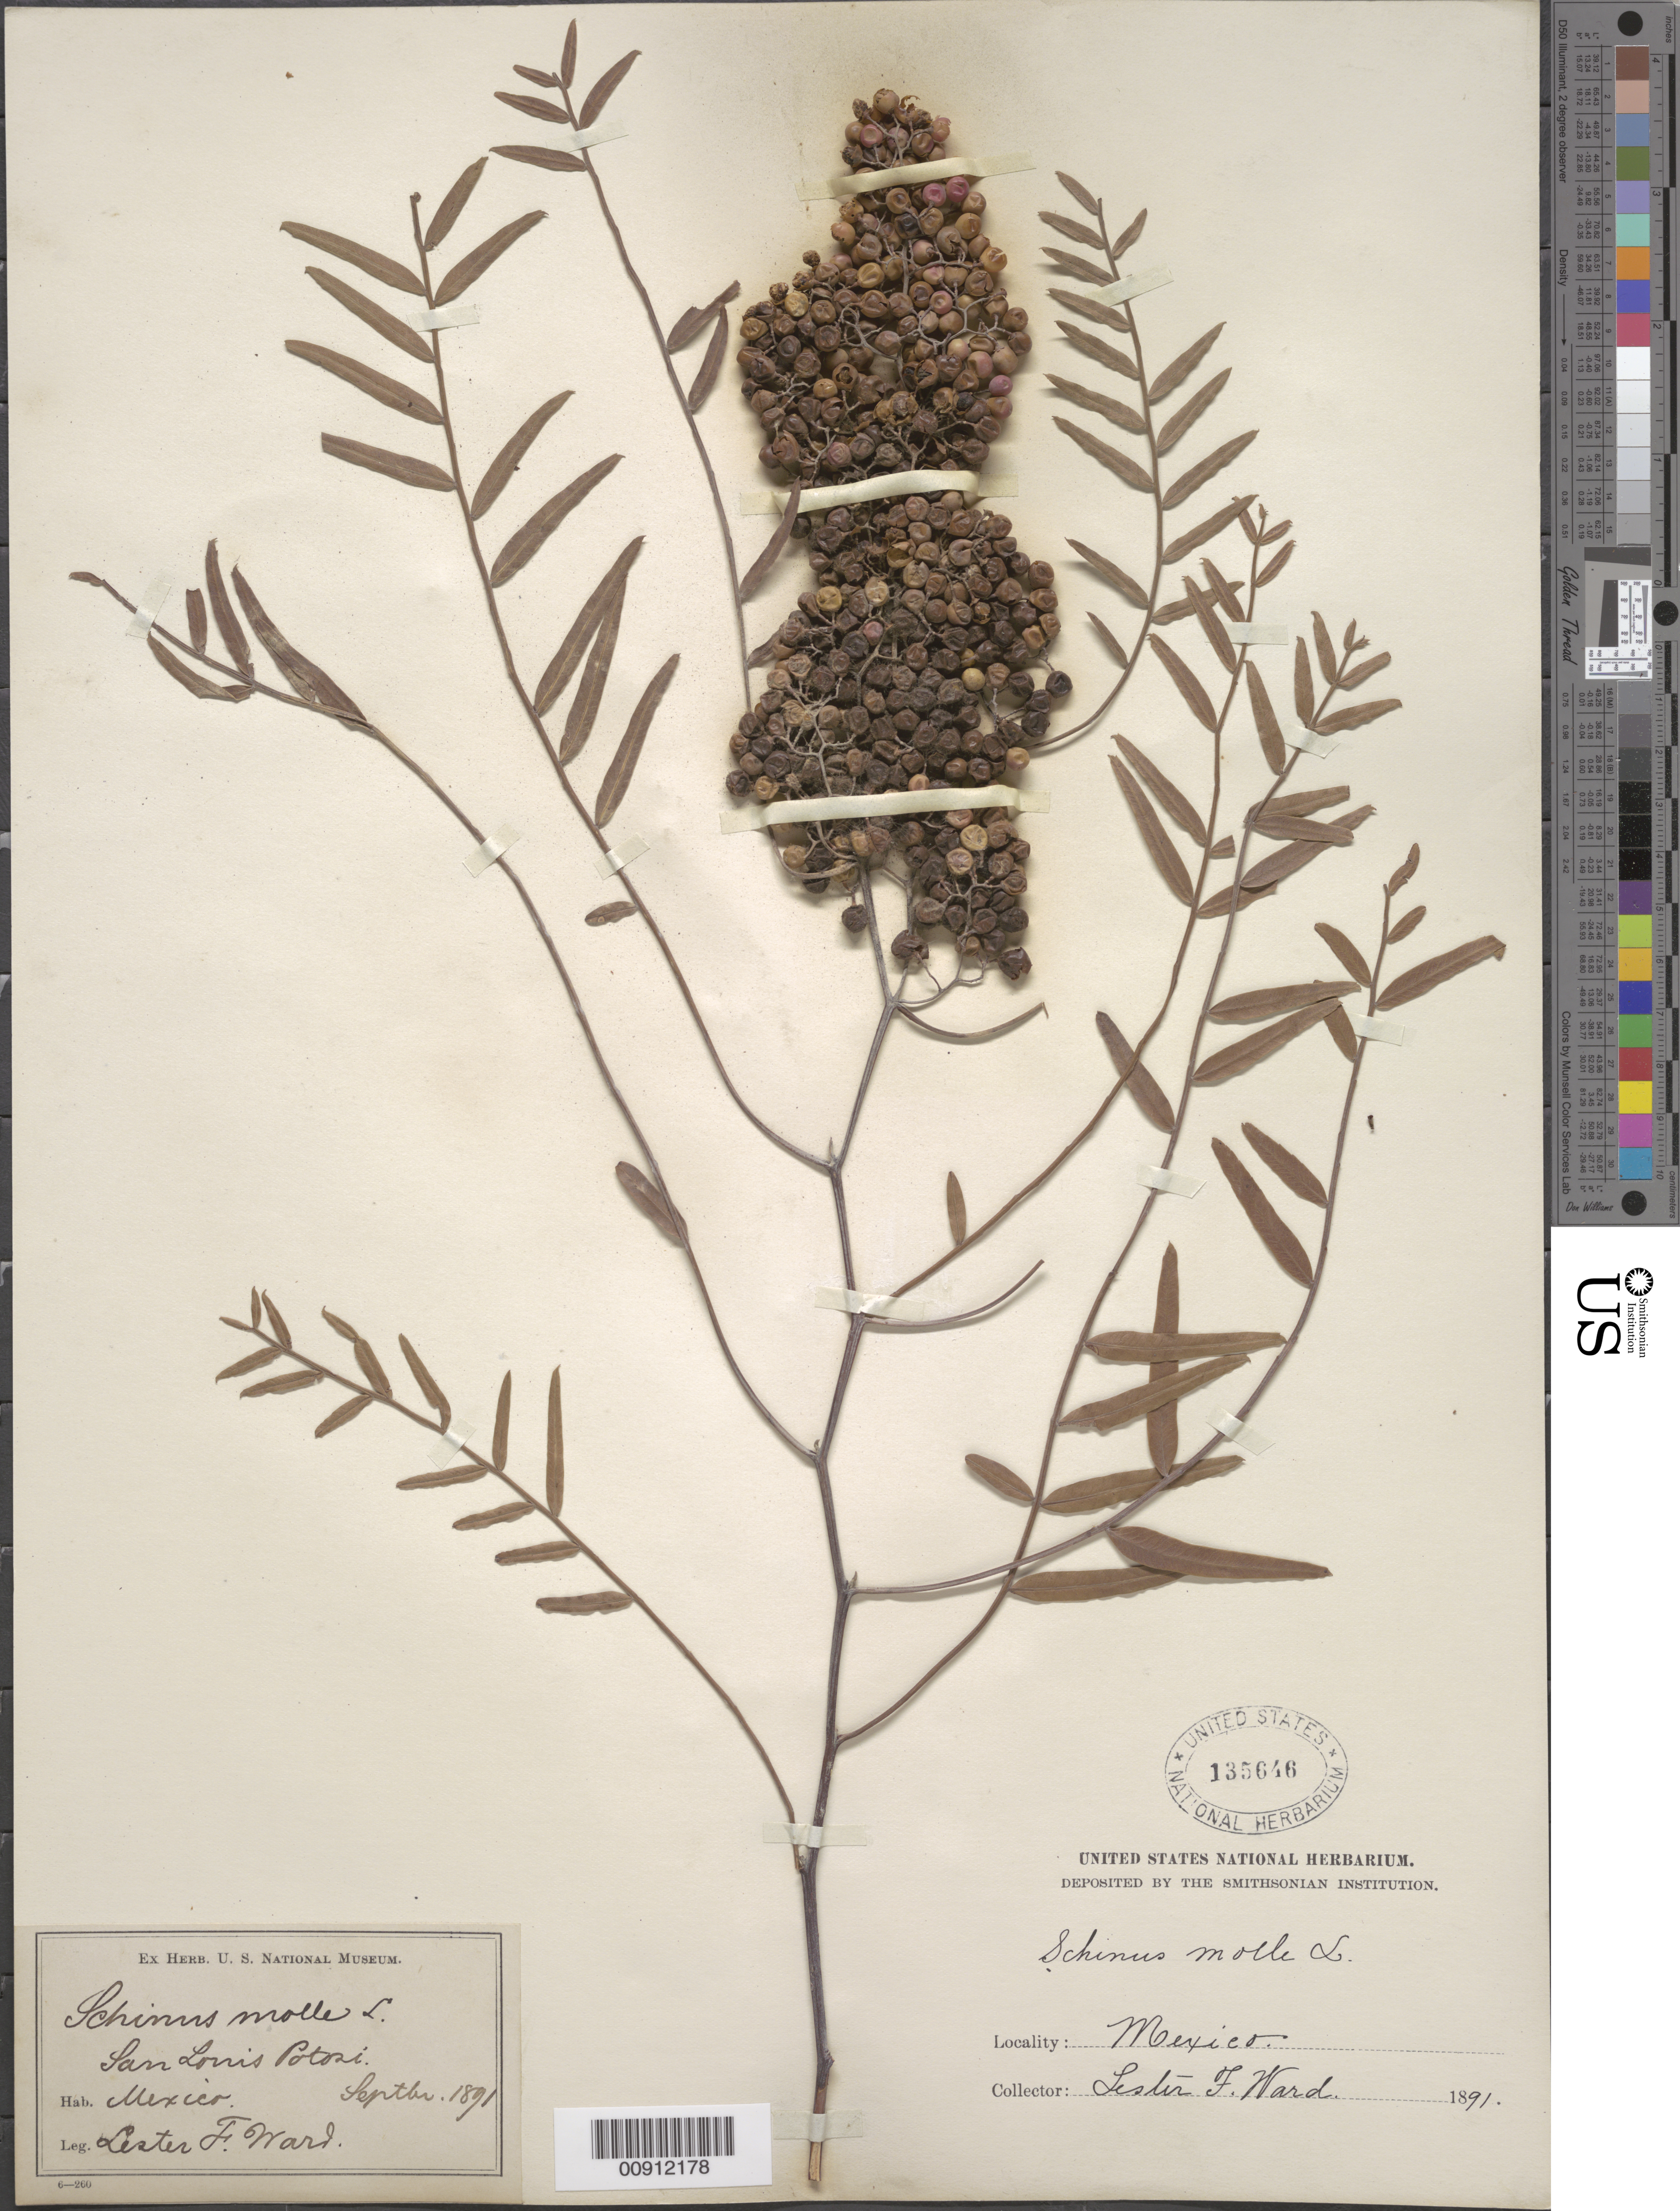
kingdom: Plantae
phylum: Tracheophyta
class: Magnoliopsida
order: Sapindales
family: Anacardiaceae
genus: Schinus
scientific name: Schinus areira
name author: L.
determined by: Mitchell, John D.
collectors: L. F. Ward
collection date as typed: Sep 1891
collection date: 1891-09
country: Mexico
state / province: San Luis Potosí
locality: San Luis Potosí.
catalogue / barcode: US 135646